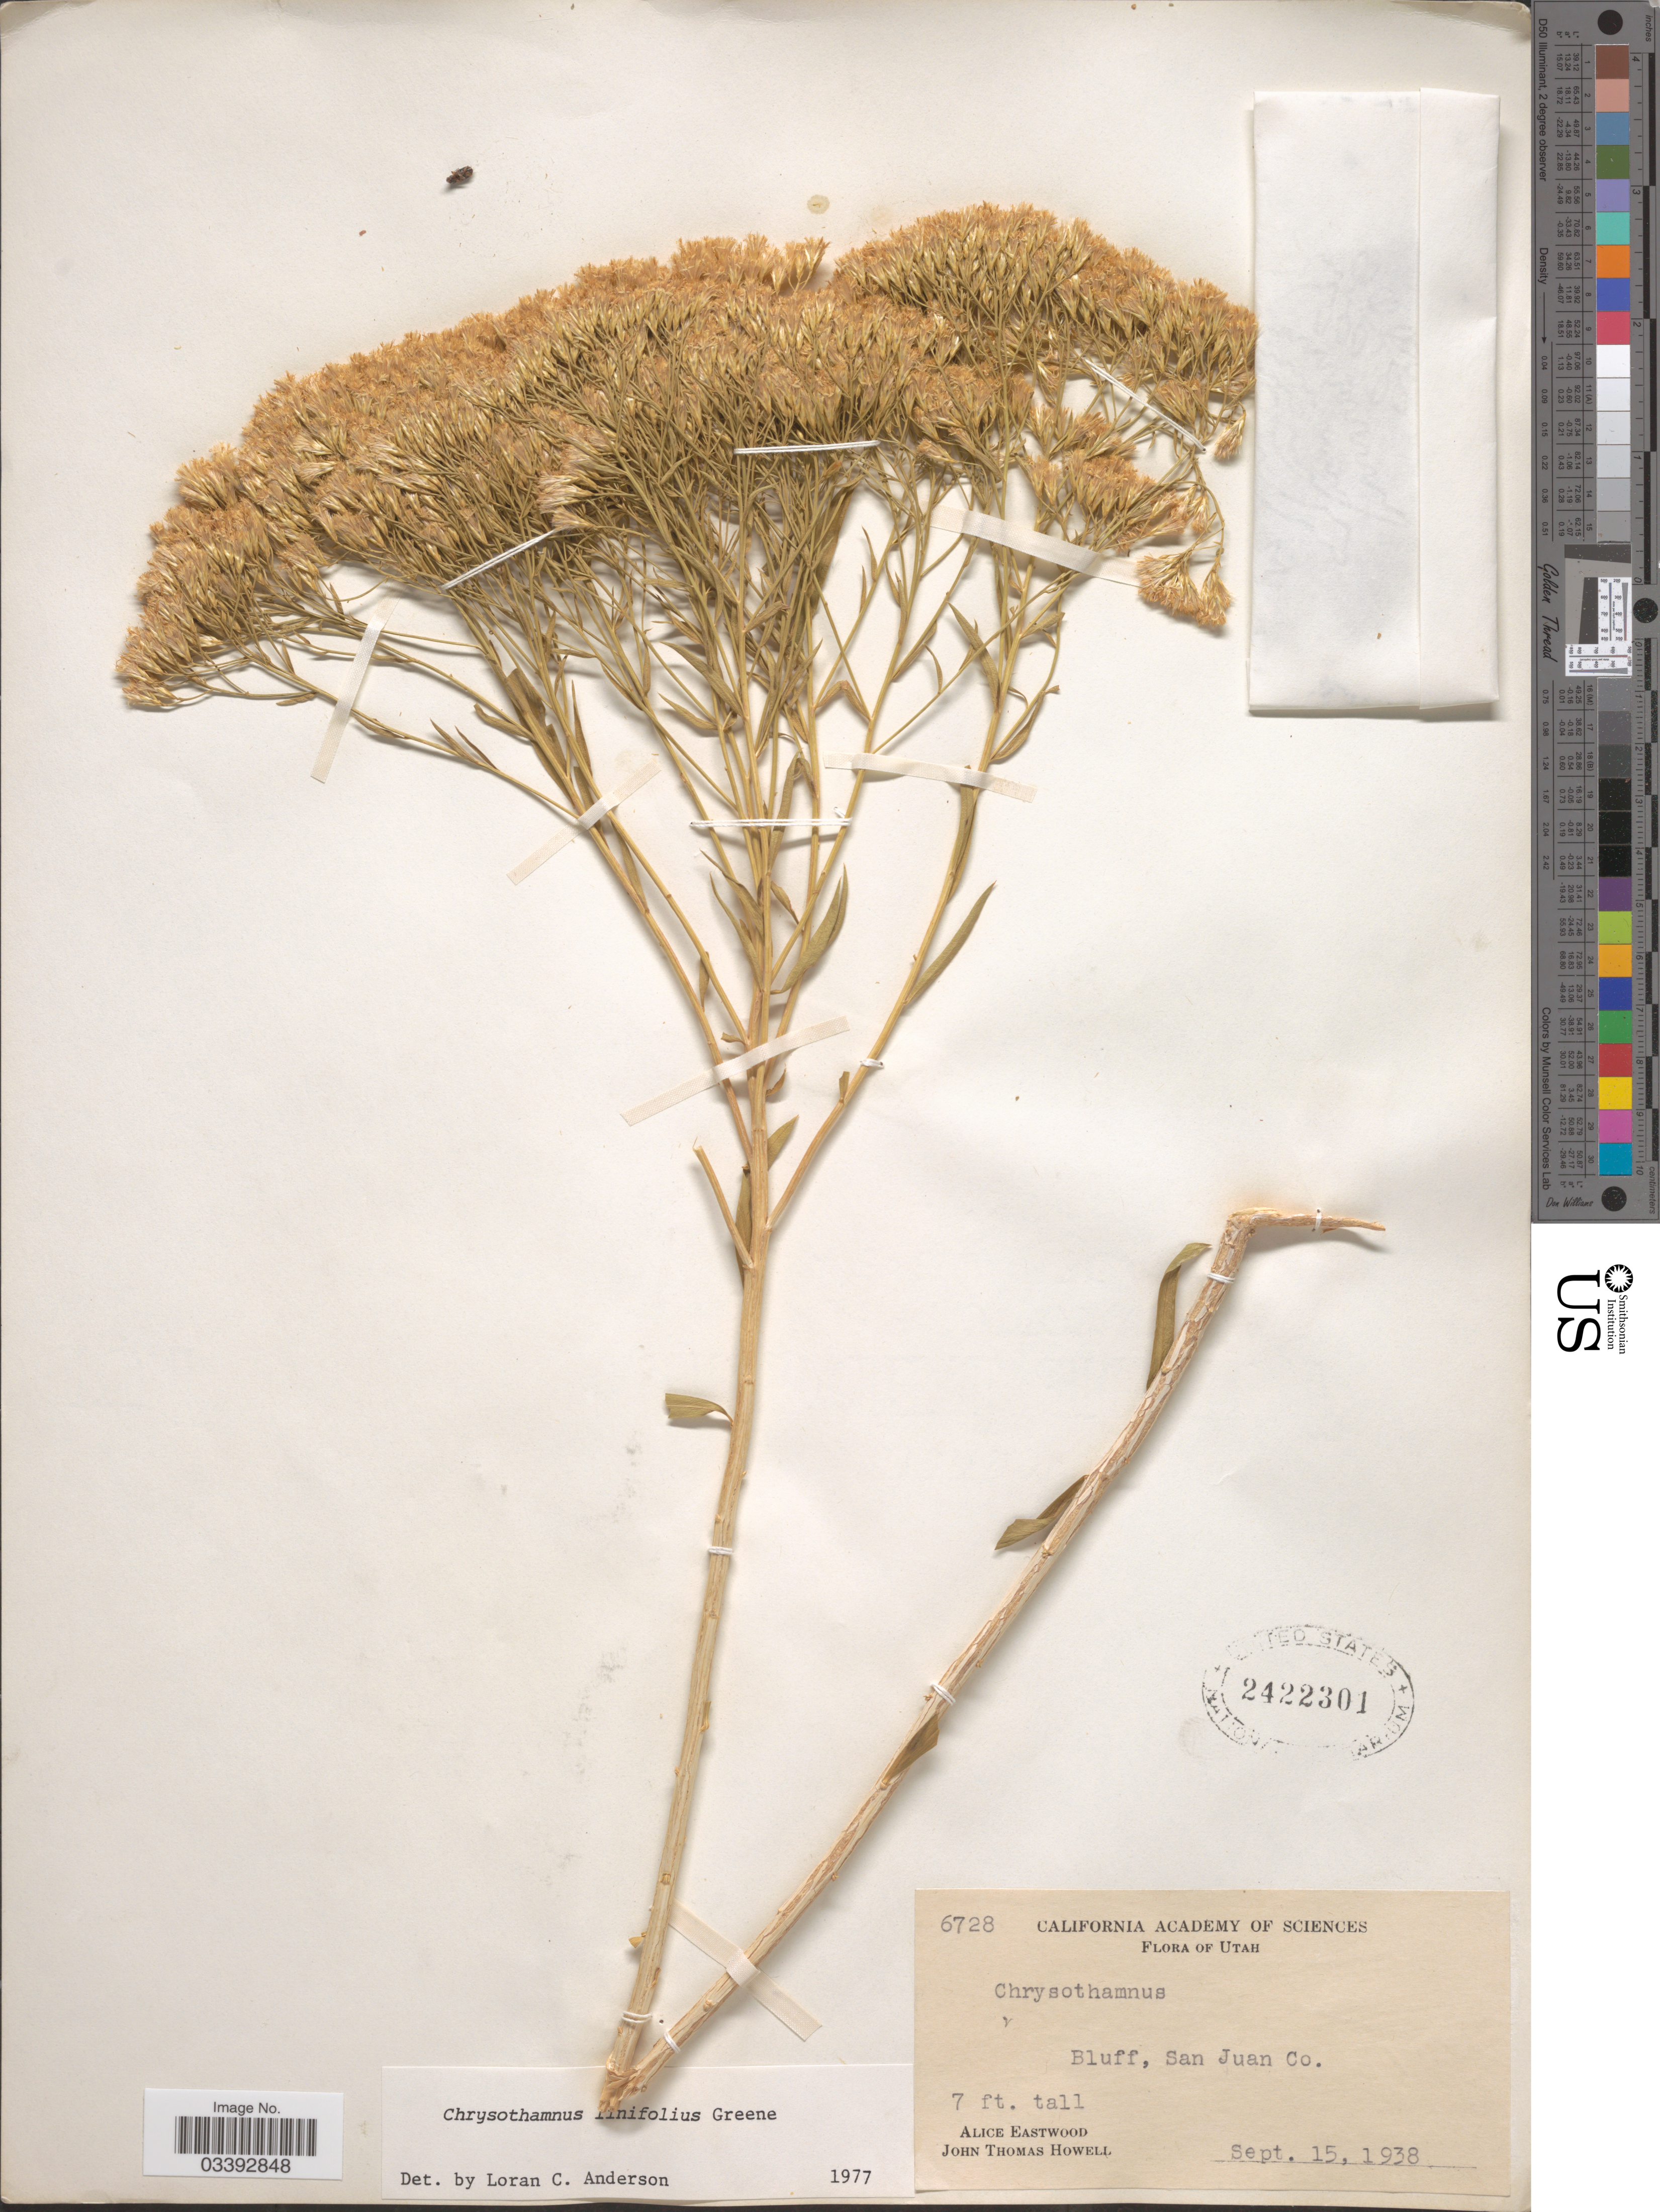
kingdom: Plantae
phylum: Tracheophyta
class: Magnoliopsida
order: Asterales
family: Asteraceae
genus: Chrysothamnus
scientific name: Chrysothamnus linifolius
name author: Greene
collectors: A. Eastwood & J. T. Howell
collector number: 6728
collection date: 1938-09-15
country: United States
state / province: Utah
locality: Bluff, San Juan Co.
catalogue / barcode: US 2422301